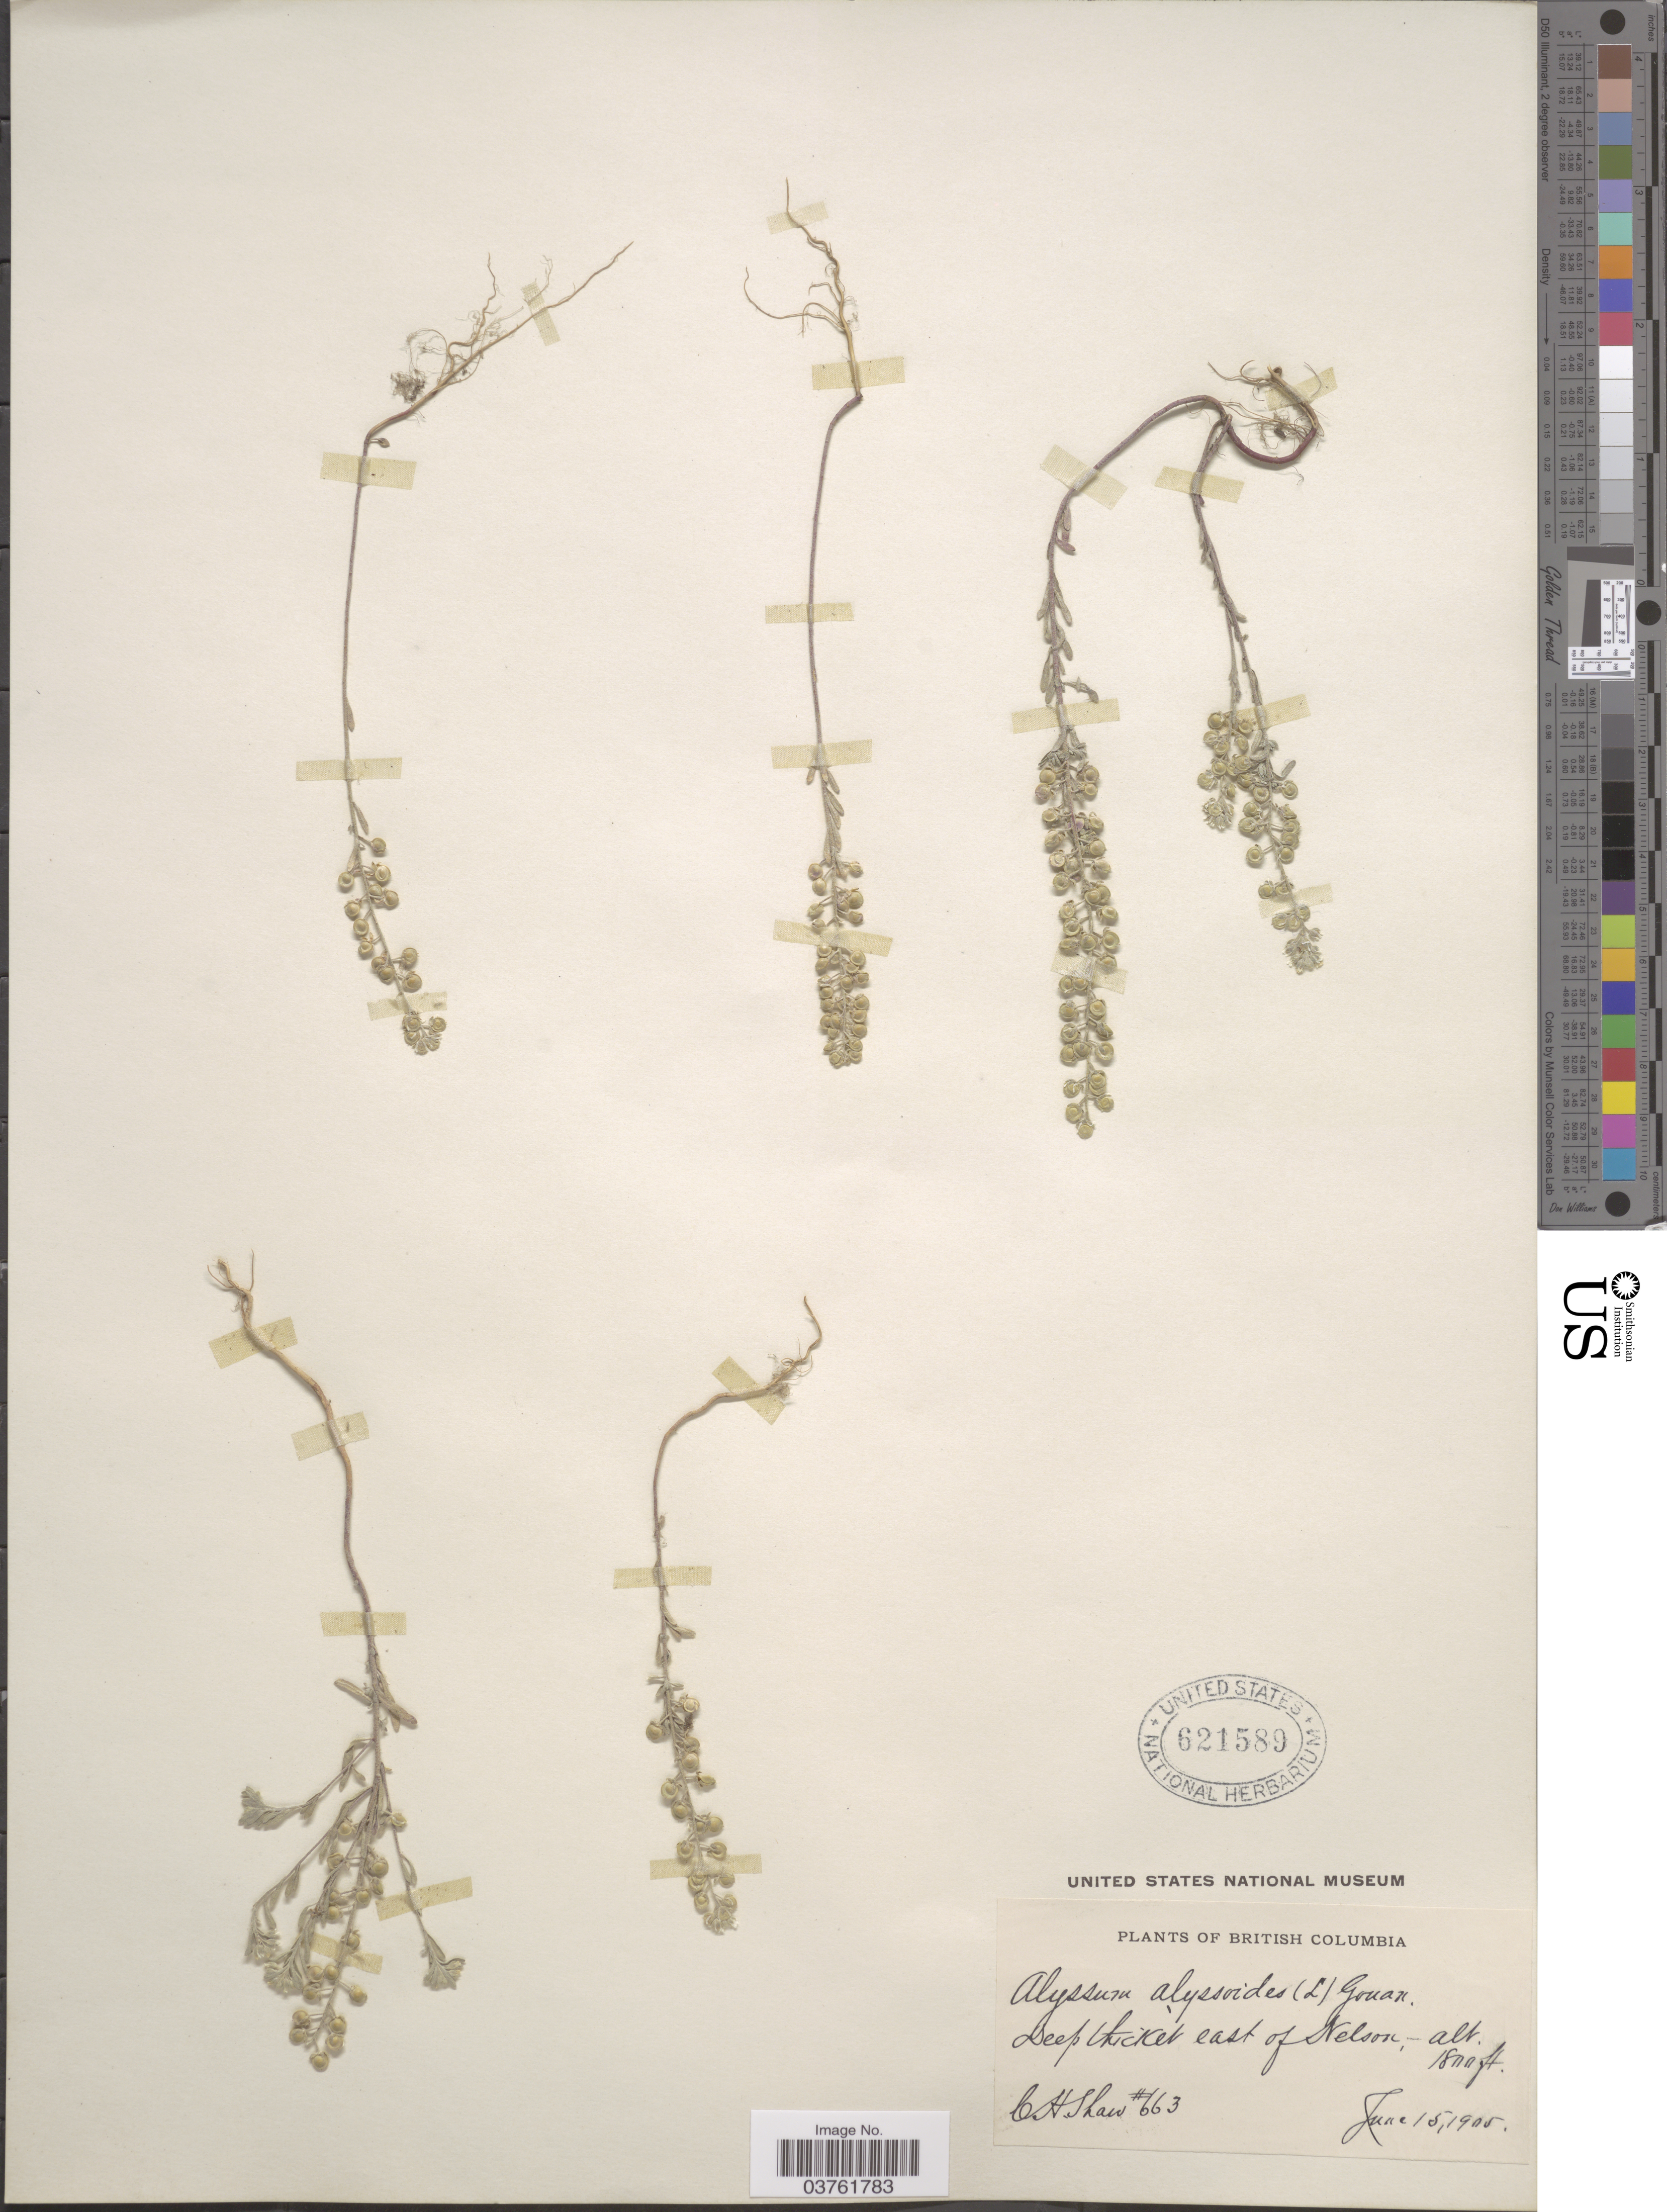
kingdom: Plantae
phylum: Tracheophyta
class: Magnoliopsida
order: Brassicales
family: Brassicaceae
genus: Alyssum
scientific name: Alyssum alyssoides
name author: (L.) L.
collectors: C. H. Shaw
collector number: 663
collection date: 1905-06-15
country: Canada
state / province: British Columbia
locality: Deep thicket east of Nelson.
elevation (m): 549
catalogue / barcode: US 621589